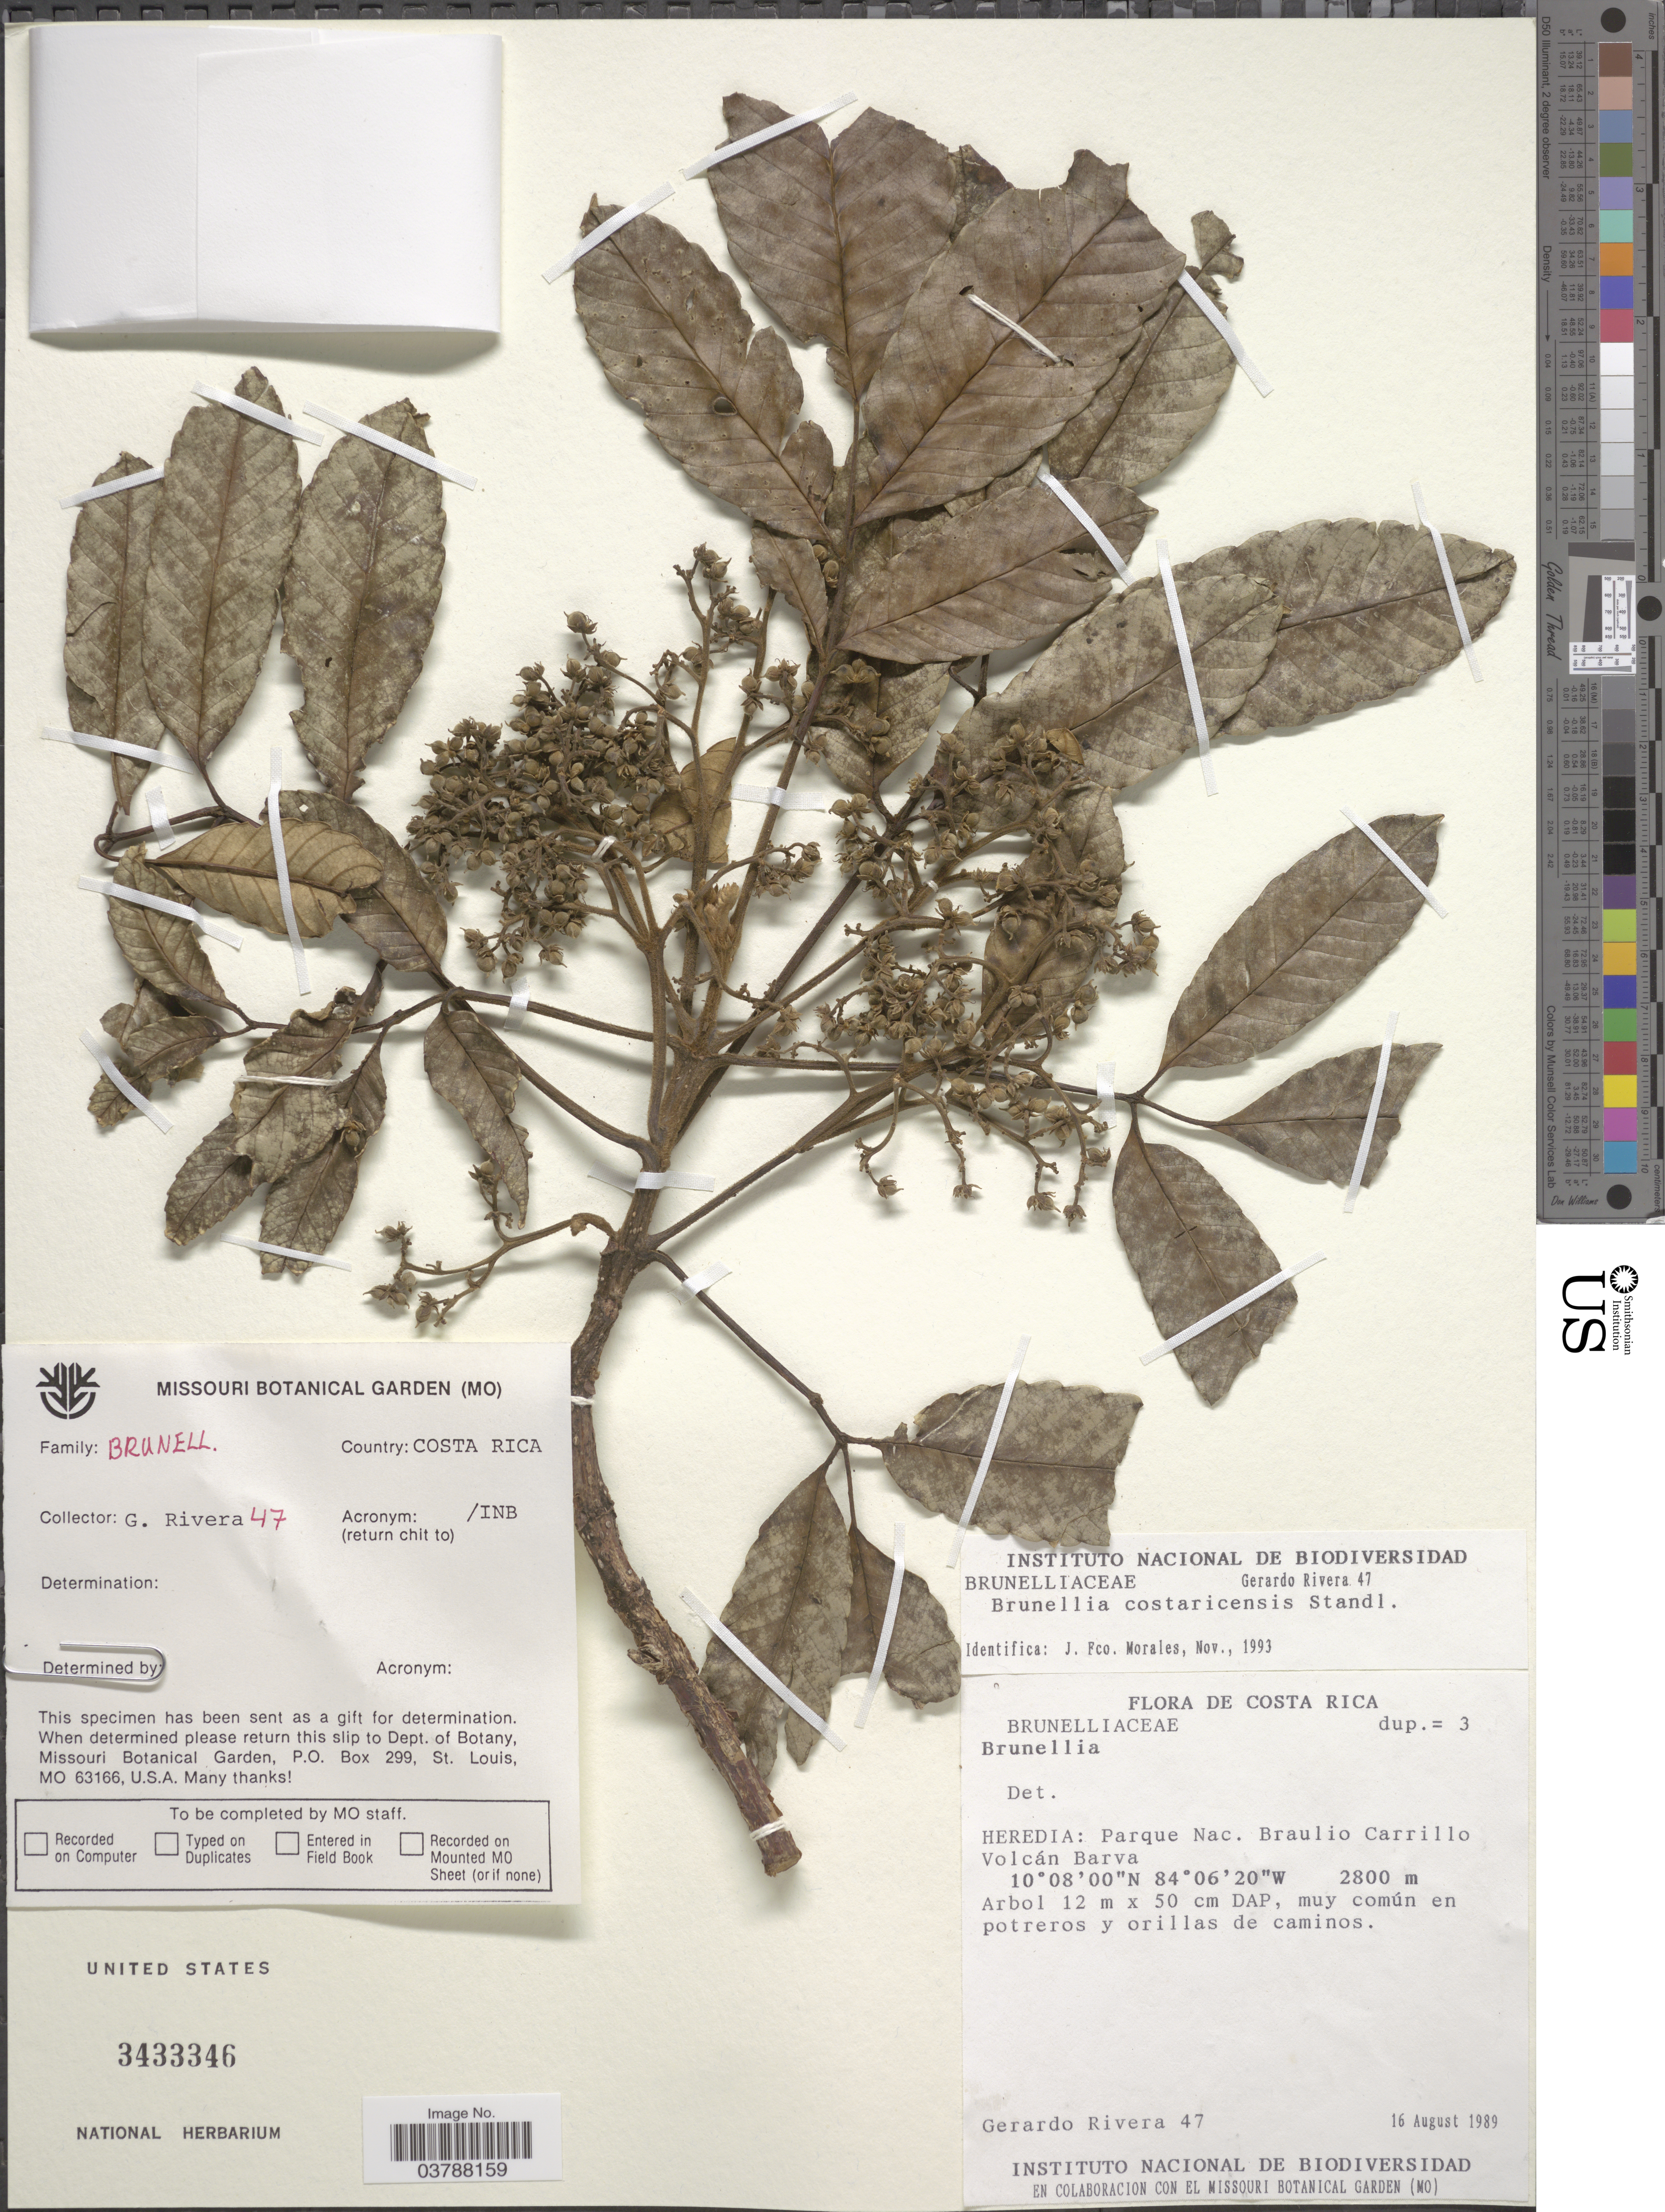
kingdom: Plantae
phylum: Tracheophyta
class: Magnoliopsida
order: Oxalidales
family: Brunelliaceae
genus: Brunellia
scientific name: Brunellia costaricensis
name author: Standl.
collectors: G. Rivera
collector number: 47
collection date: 1989-08-16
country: Costa Rica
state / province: Heredia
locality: Parque Nac. Braulio Carrillo Volcán Barva.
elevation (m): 2800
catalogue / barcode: US 3433346